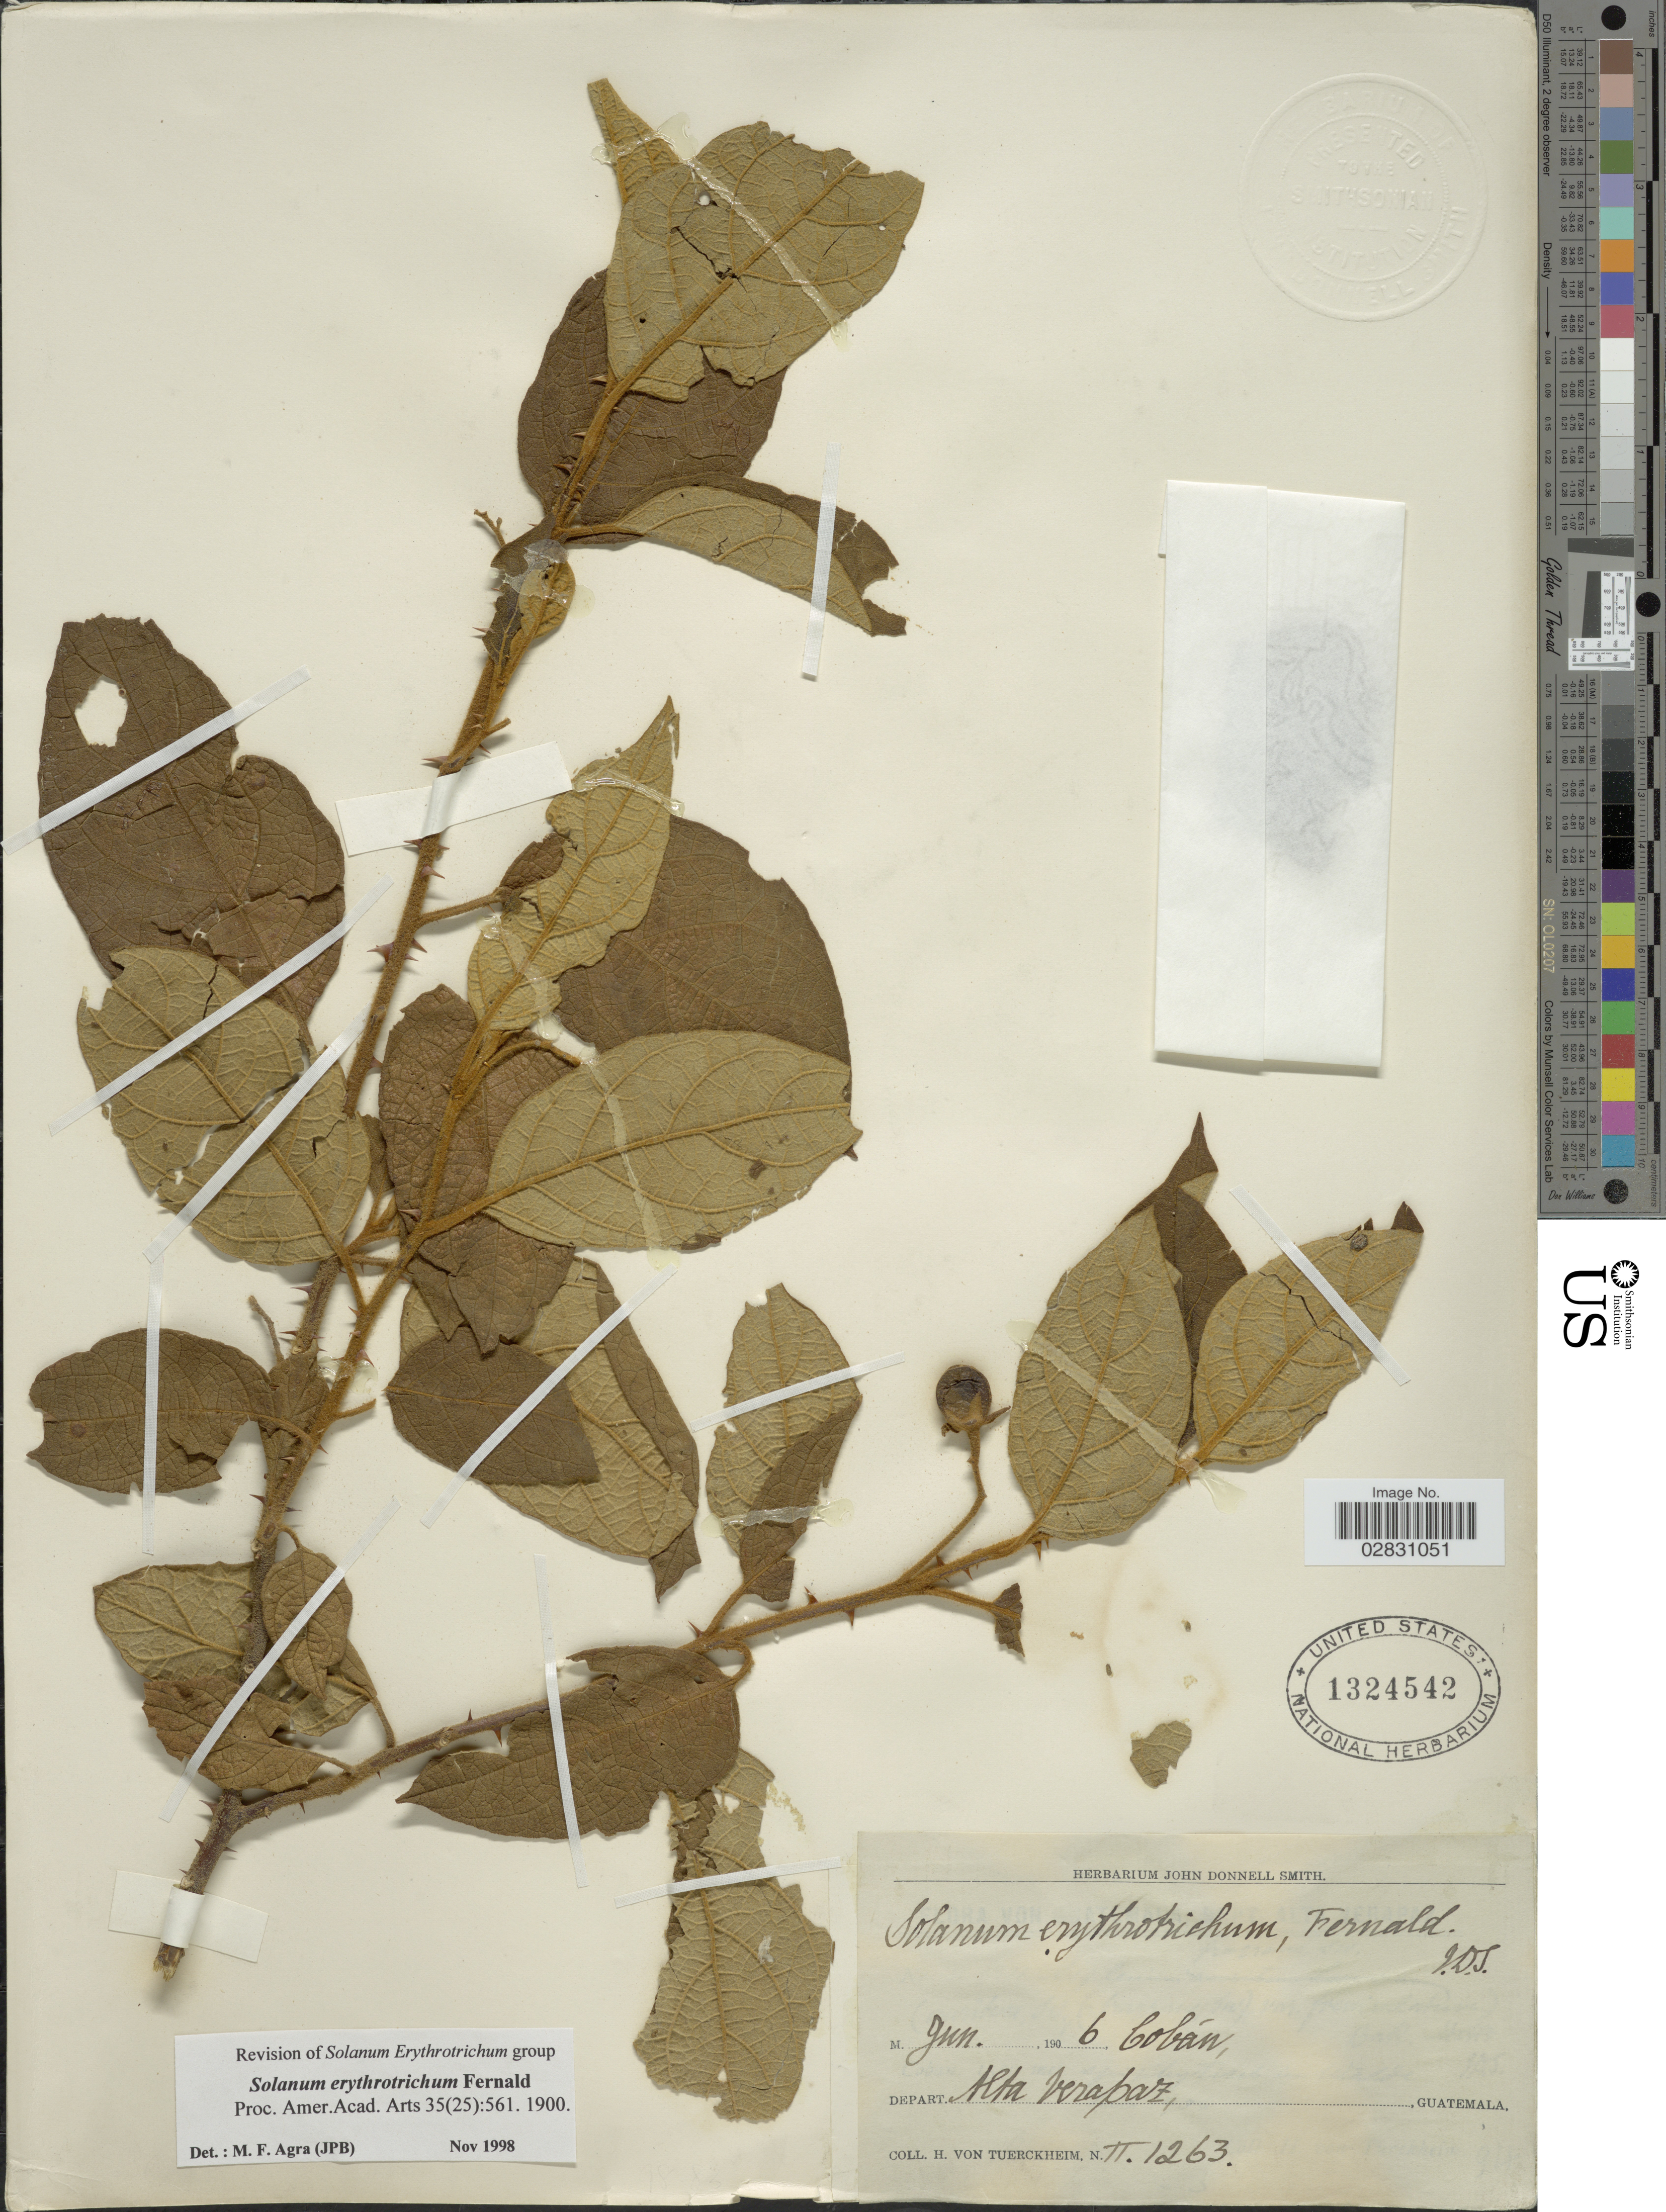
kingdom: Plantae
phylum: Tracheophyta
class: Magnoliopsida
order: Solanales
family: Solanaceae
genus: Solanum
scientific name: Solanum erythrotrichum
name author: Fernald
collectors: H. von Türckheim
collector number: II.1263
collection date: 1906-06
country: Guatemala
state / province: Alta Verapaz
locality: Cobán, Depart. Alta Verapaz.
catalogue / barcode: US 1324542